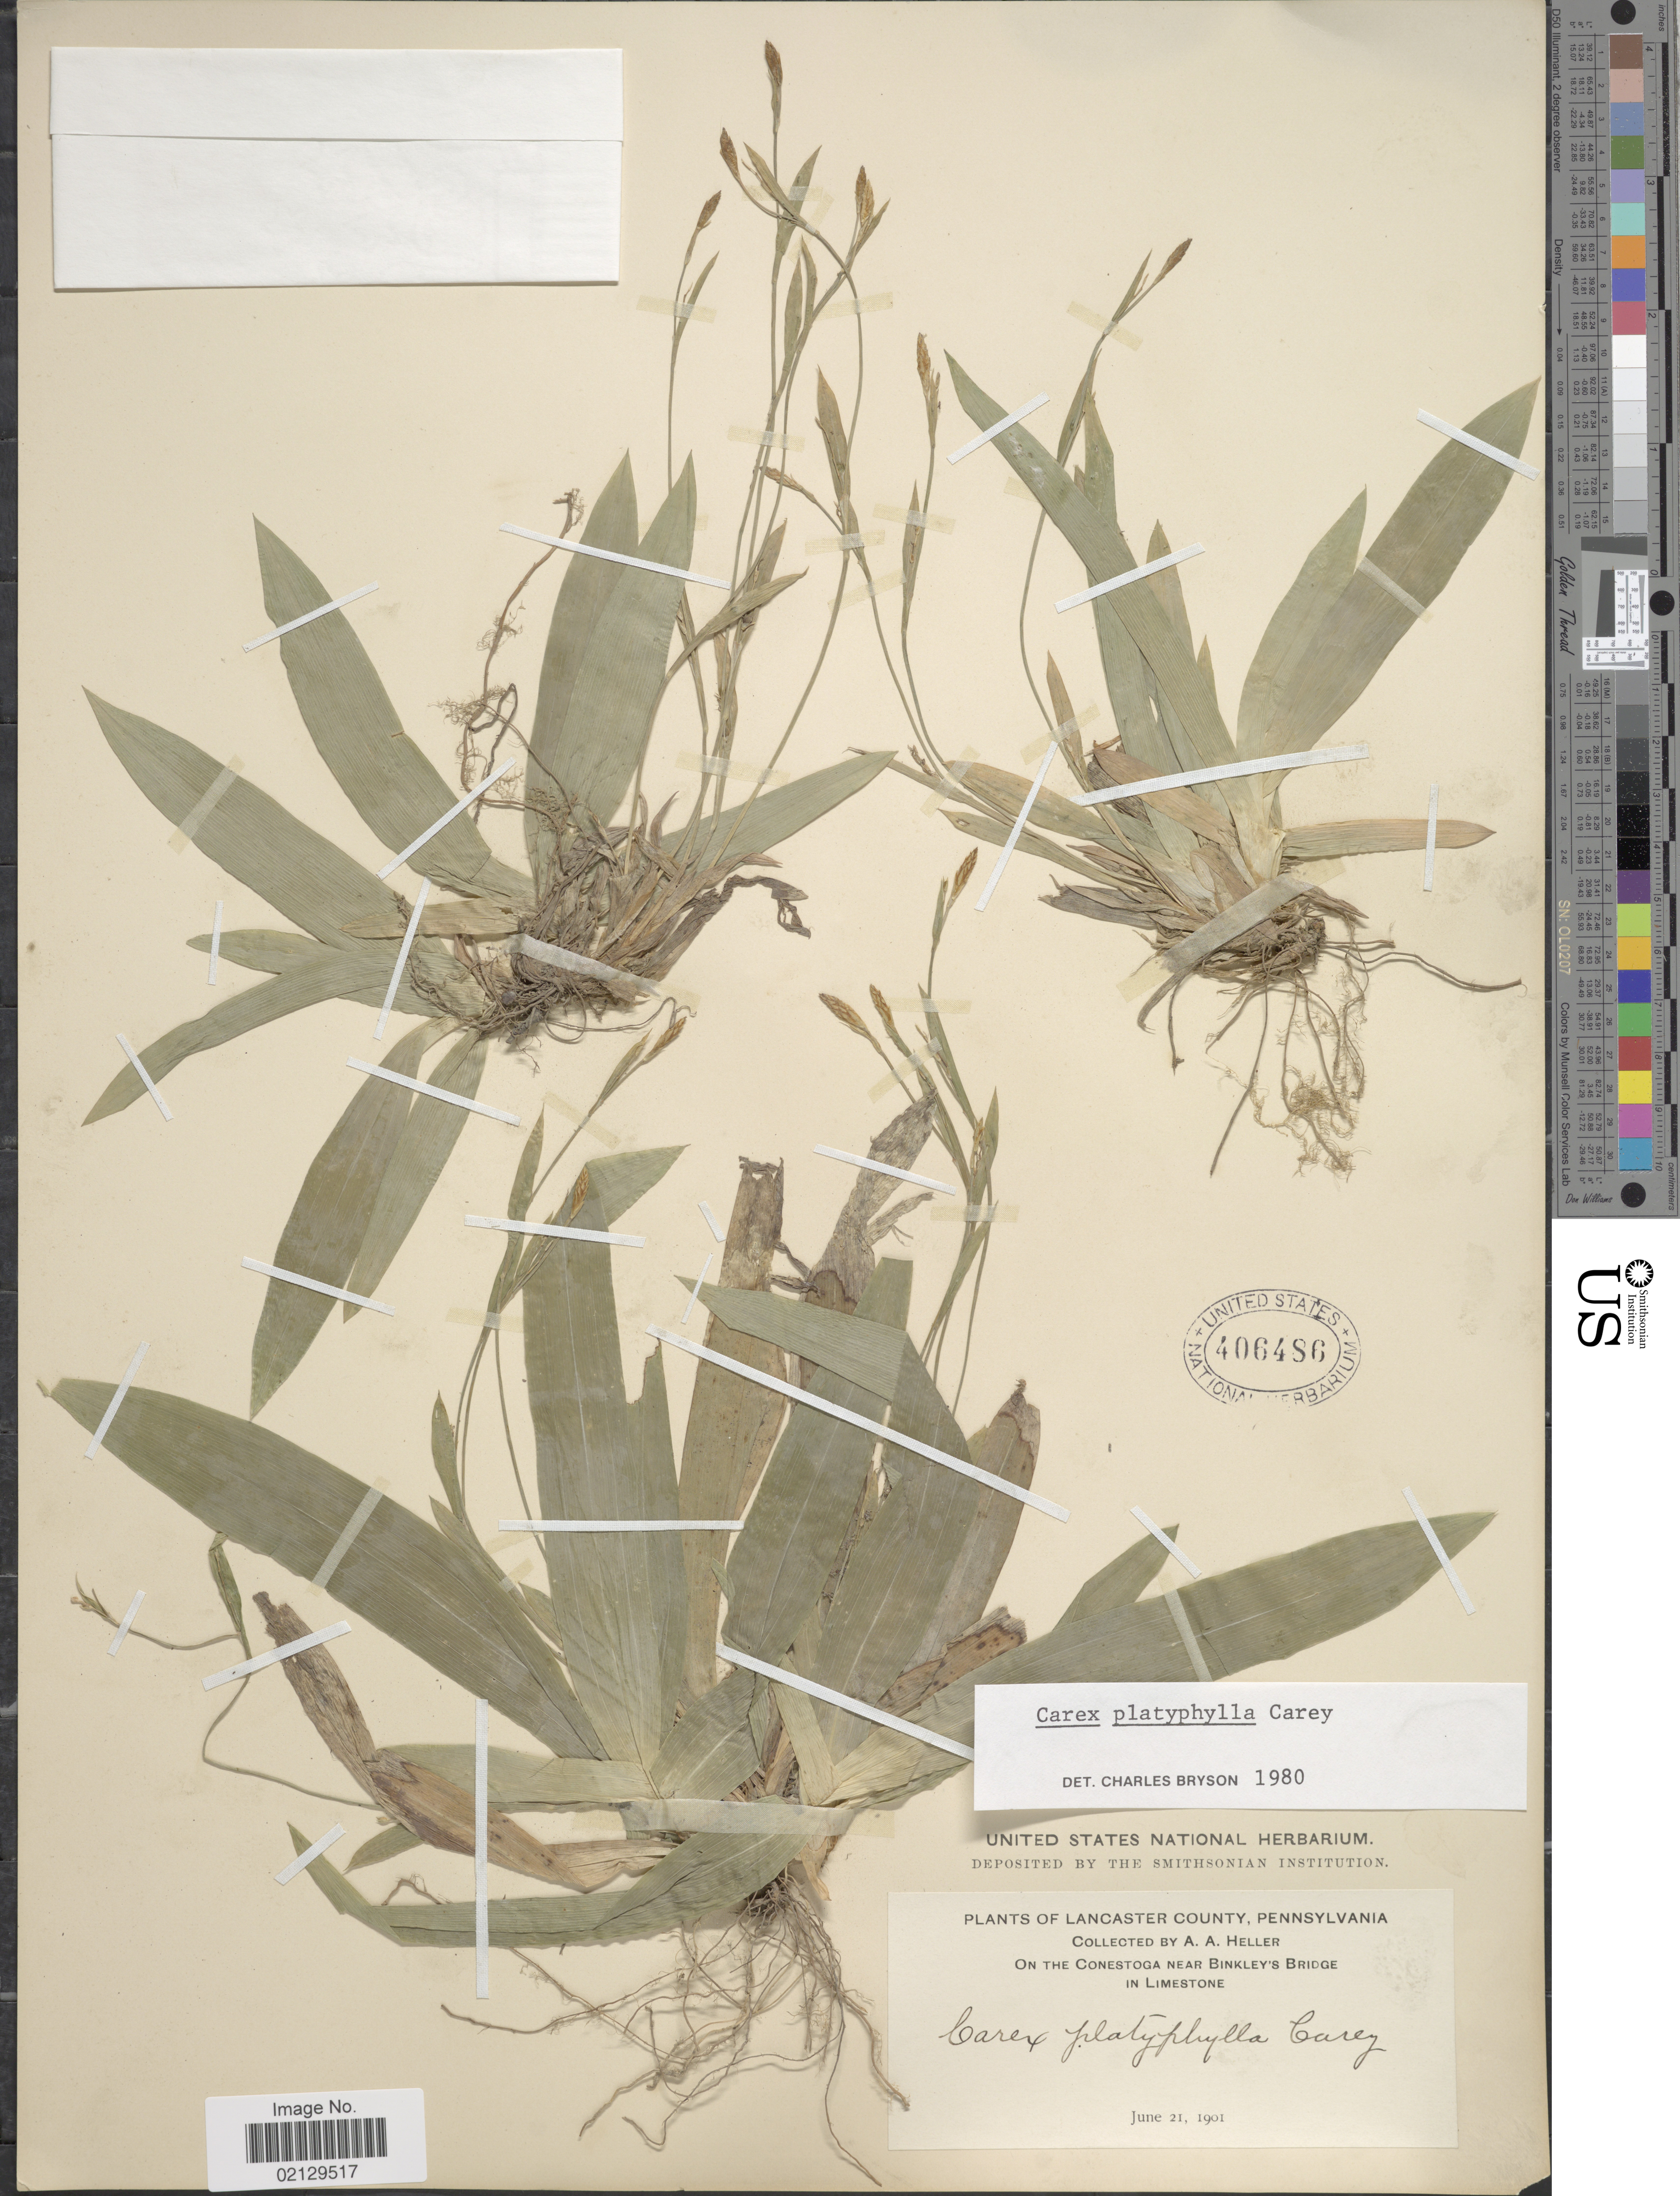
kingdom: Plantae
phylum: Tracheophyta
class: Liliopsida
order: Poales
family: Cyperaceae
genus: Carex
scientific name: Carex platyphylla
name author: J. Carey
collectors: A. A. Heller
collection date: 1901-06-21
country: United States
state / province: Pennsylvania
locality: Lancaster County, Pennsylvania, On the Conestoga near Binkley's Bridge in limestone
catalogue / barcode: US 406486